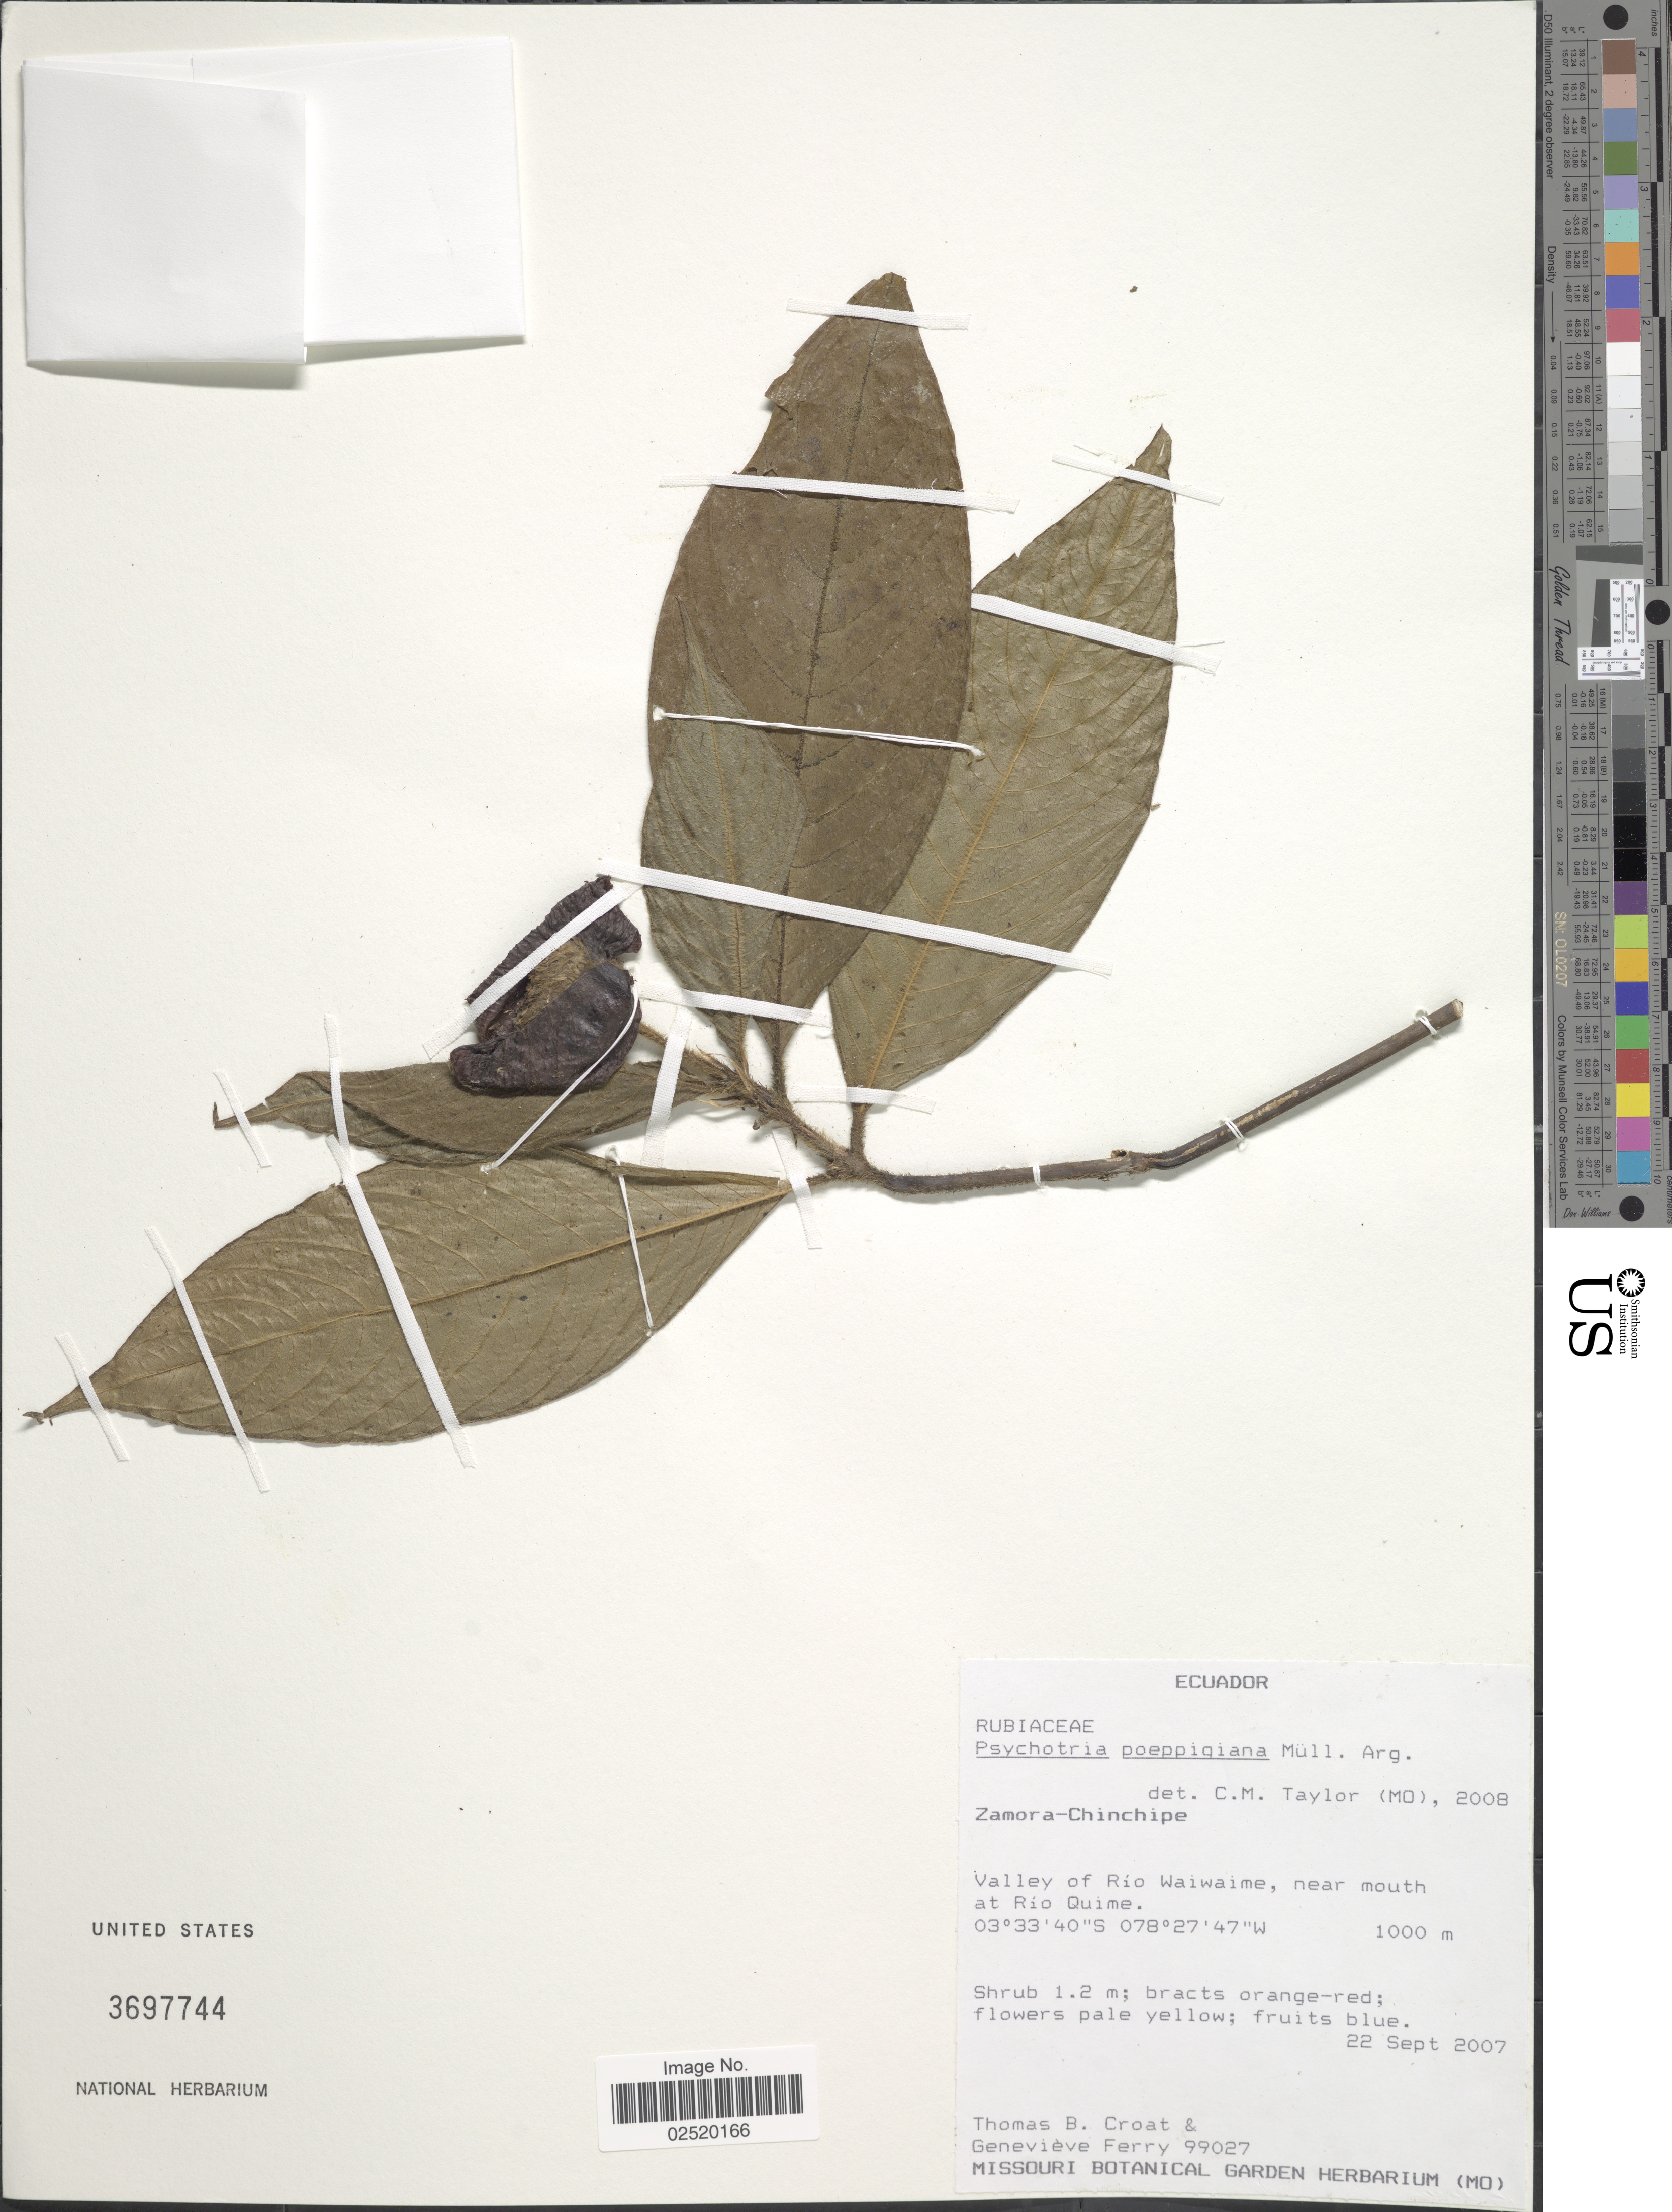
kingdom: Plantae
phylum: Tracheophyta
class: Magnoliopsida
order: Gentianales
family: Rubiaceae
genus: Psychotria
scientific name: Psychotria poeppigiana subsp. poeppigiana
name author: Müll. Arg.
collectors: T. B. Croat & G. Ferry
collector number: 99027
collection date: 2007-09-22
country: Ecuador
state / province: Zamora-Chinchipe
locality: Zamora-Chinchipe: Valley of Rio Waiwaime, near mouth at Rio Quime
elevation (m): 1000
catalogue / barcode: US 3697744